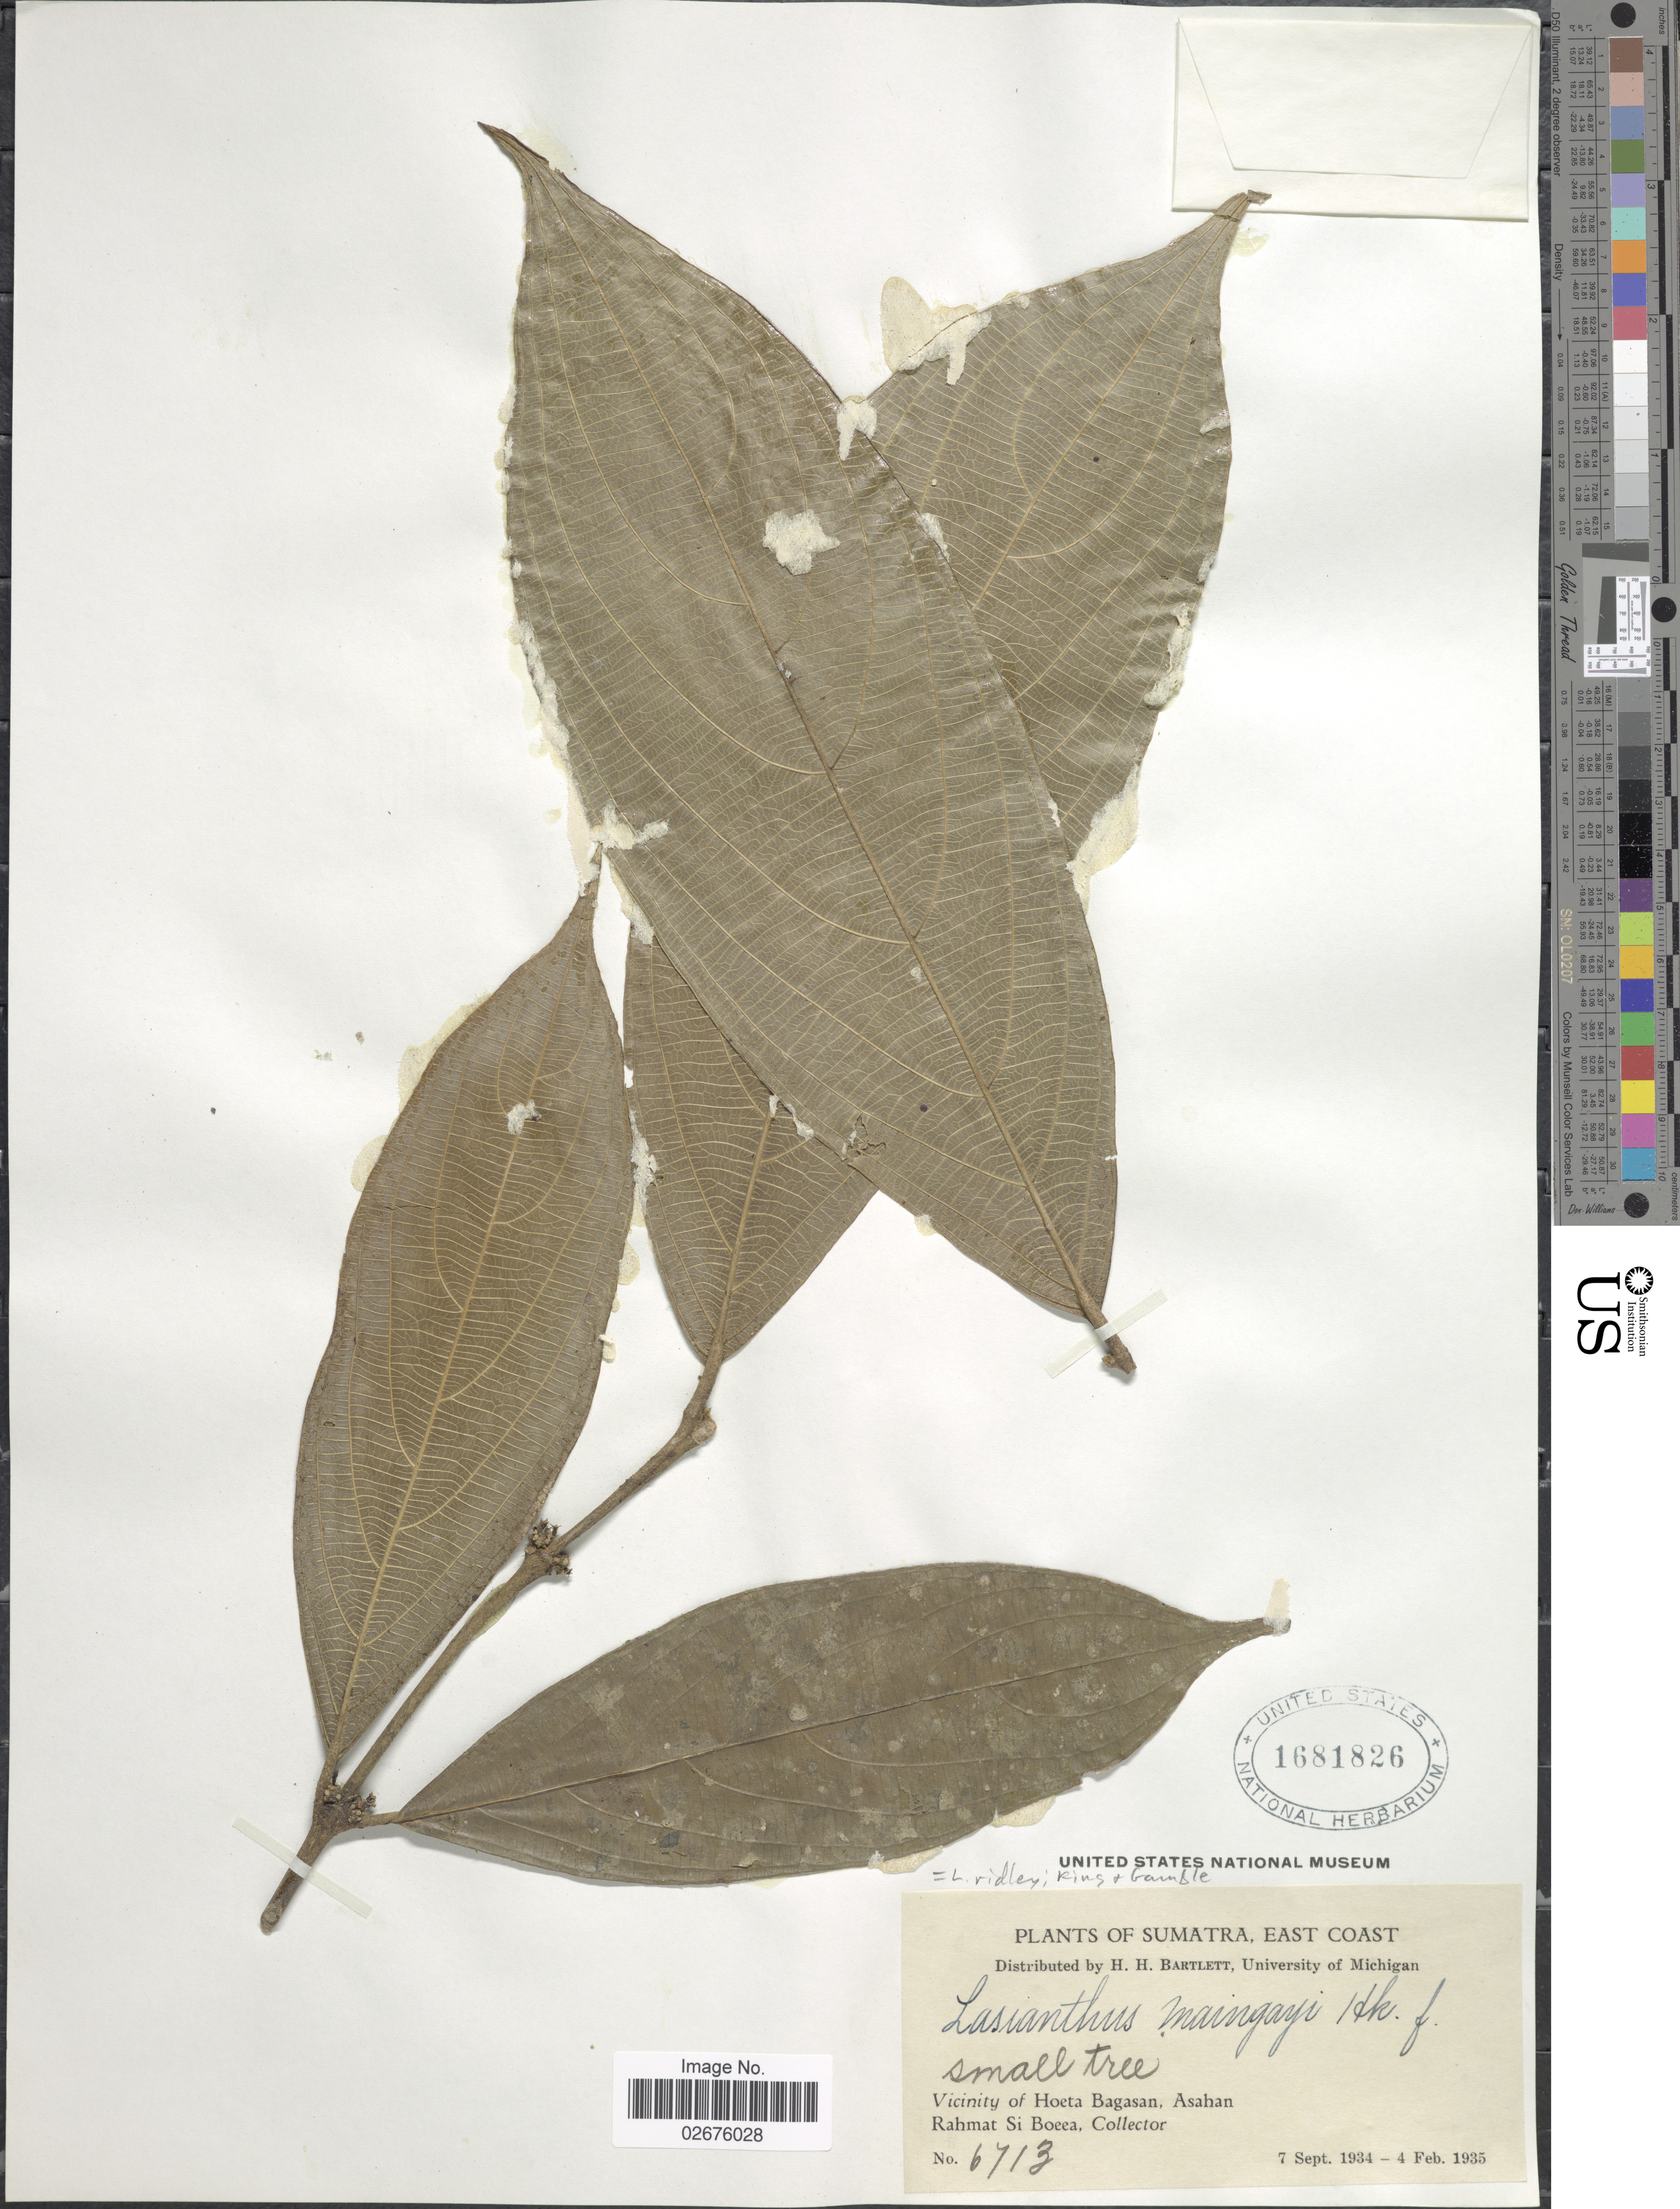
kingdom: Plantae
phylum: Tracheophyta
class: Magnoliopsida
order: Gentianales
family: Rubiaceae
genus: Lasianthus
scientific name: Lasianthus ridleyi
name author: King & Gamble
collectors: Rahmat Si Boeea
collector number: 6713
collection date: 1934-09-07/1935-02-04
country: Indonesia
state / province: Sumatra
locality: East Coast. Vicinity of Hoeta Bagasan, Asahan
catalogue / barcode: US 1681826